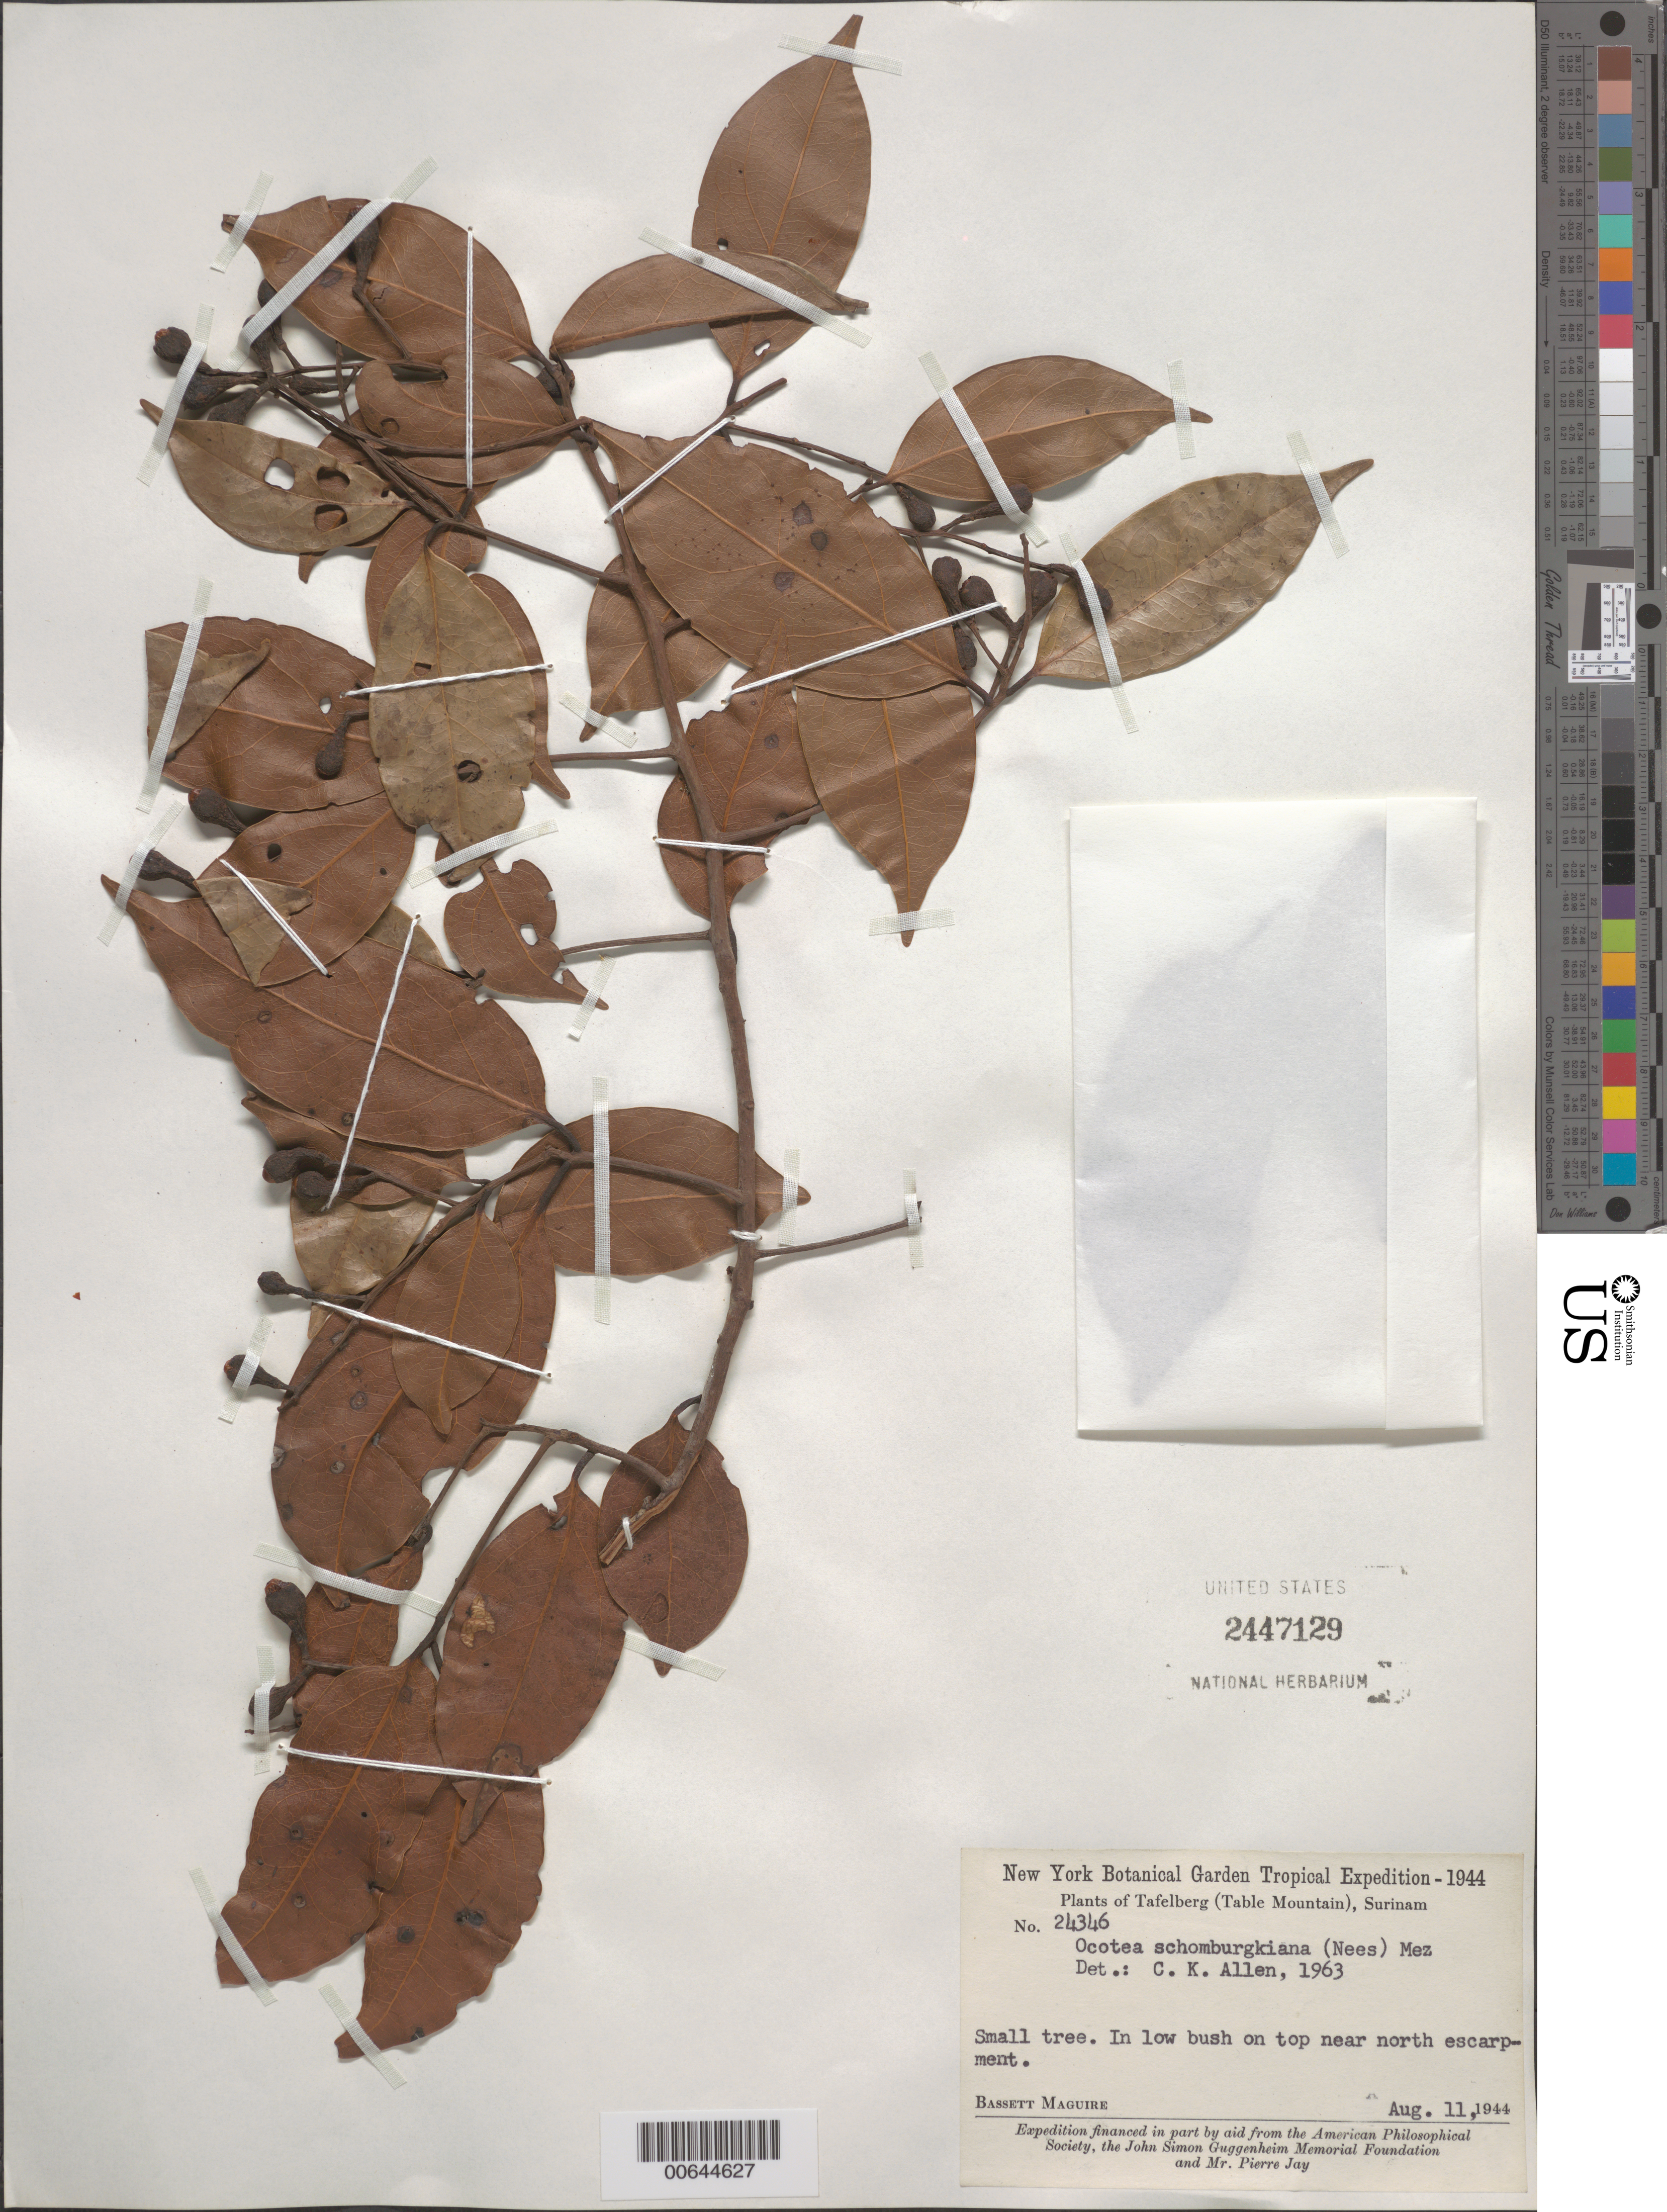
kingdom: Plantae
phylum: Tracheophyta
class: Magnoliopsida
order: Laurales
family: Lauraceae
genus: Ocotea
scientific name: Ocotea schomburgkiana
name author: (Nees) Mez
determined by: Allen, C. K.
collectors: B. Maguire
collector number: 24346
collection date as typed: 11-Aug-44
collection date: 1944-08-11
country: Suriname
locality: Tafelberg (Table Mountain)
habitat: Low bush on top near N escarpment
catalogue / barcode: US 2447129